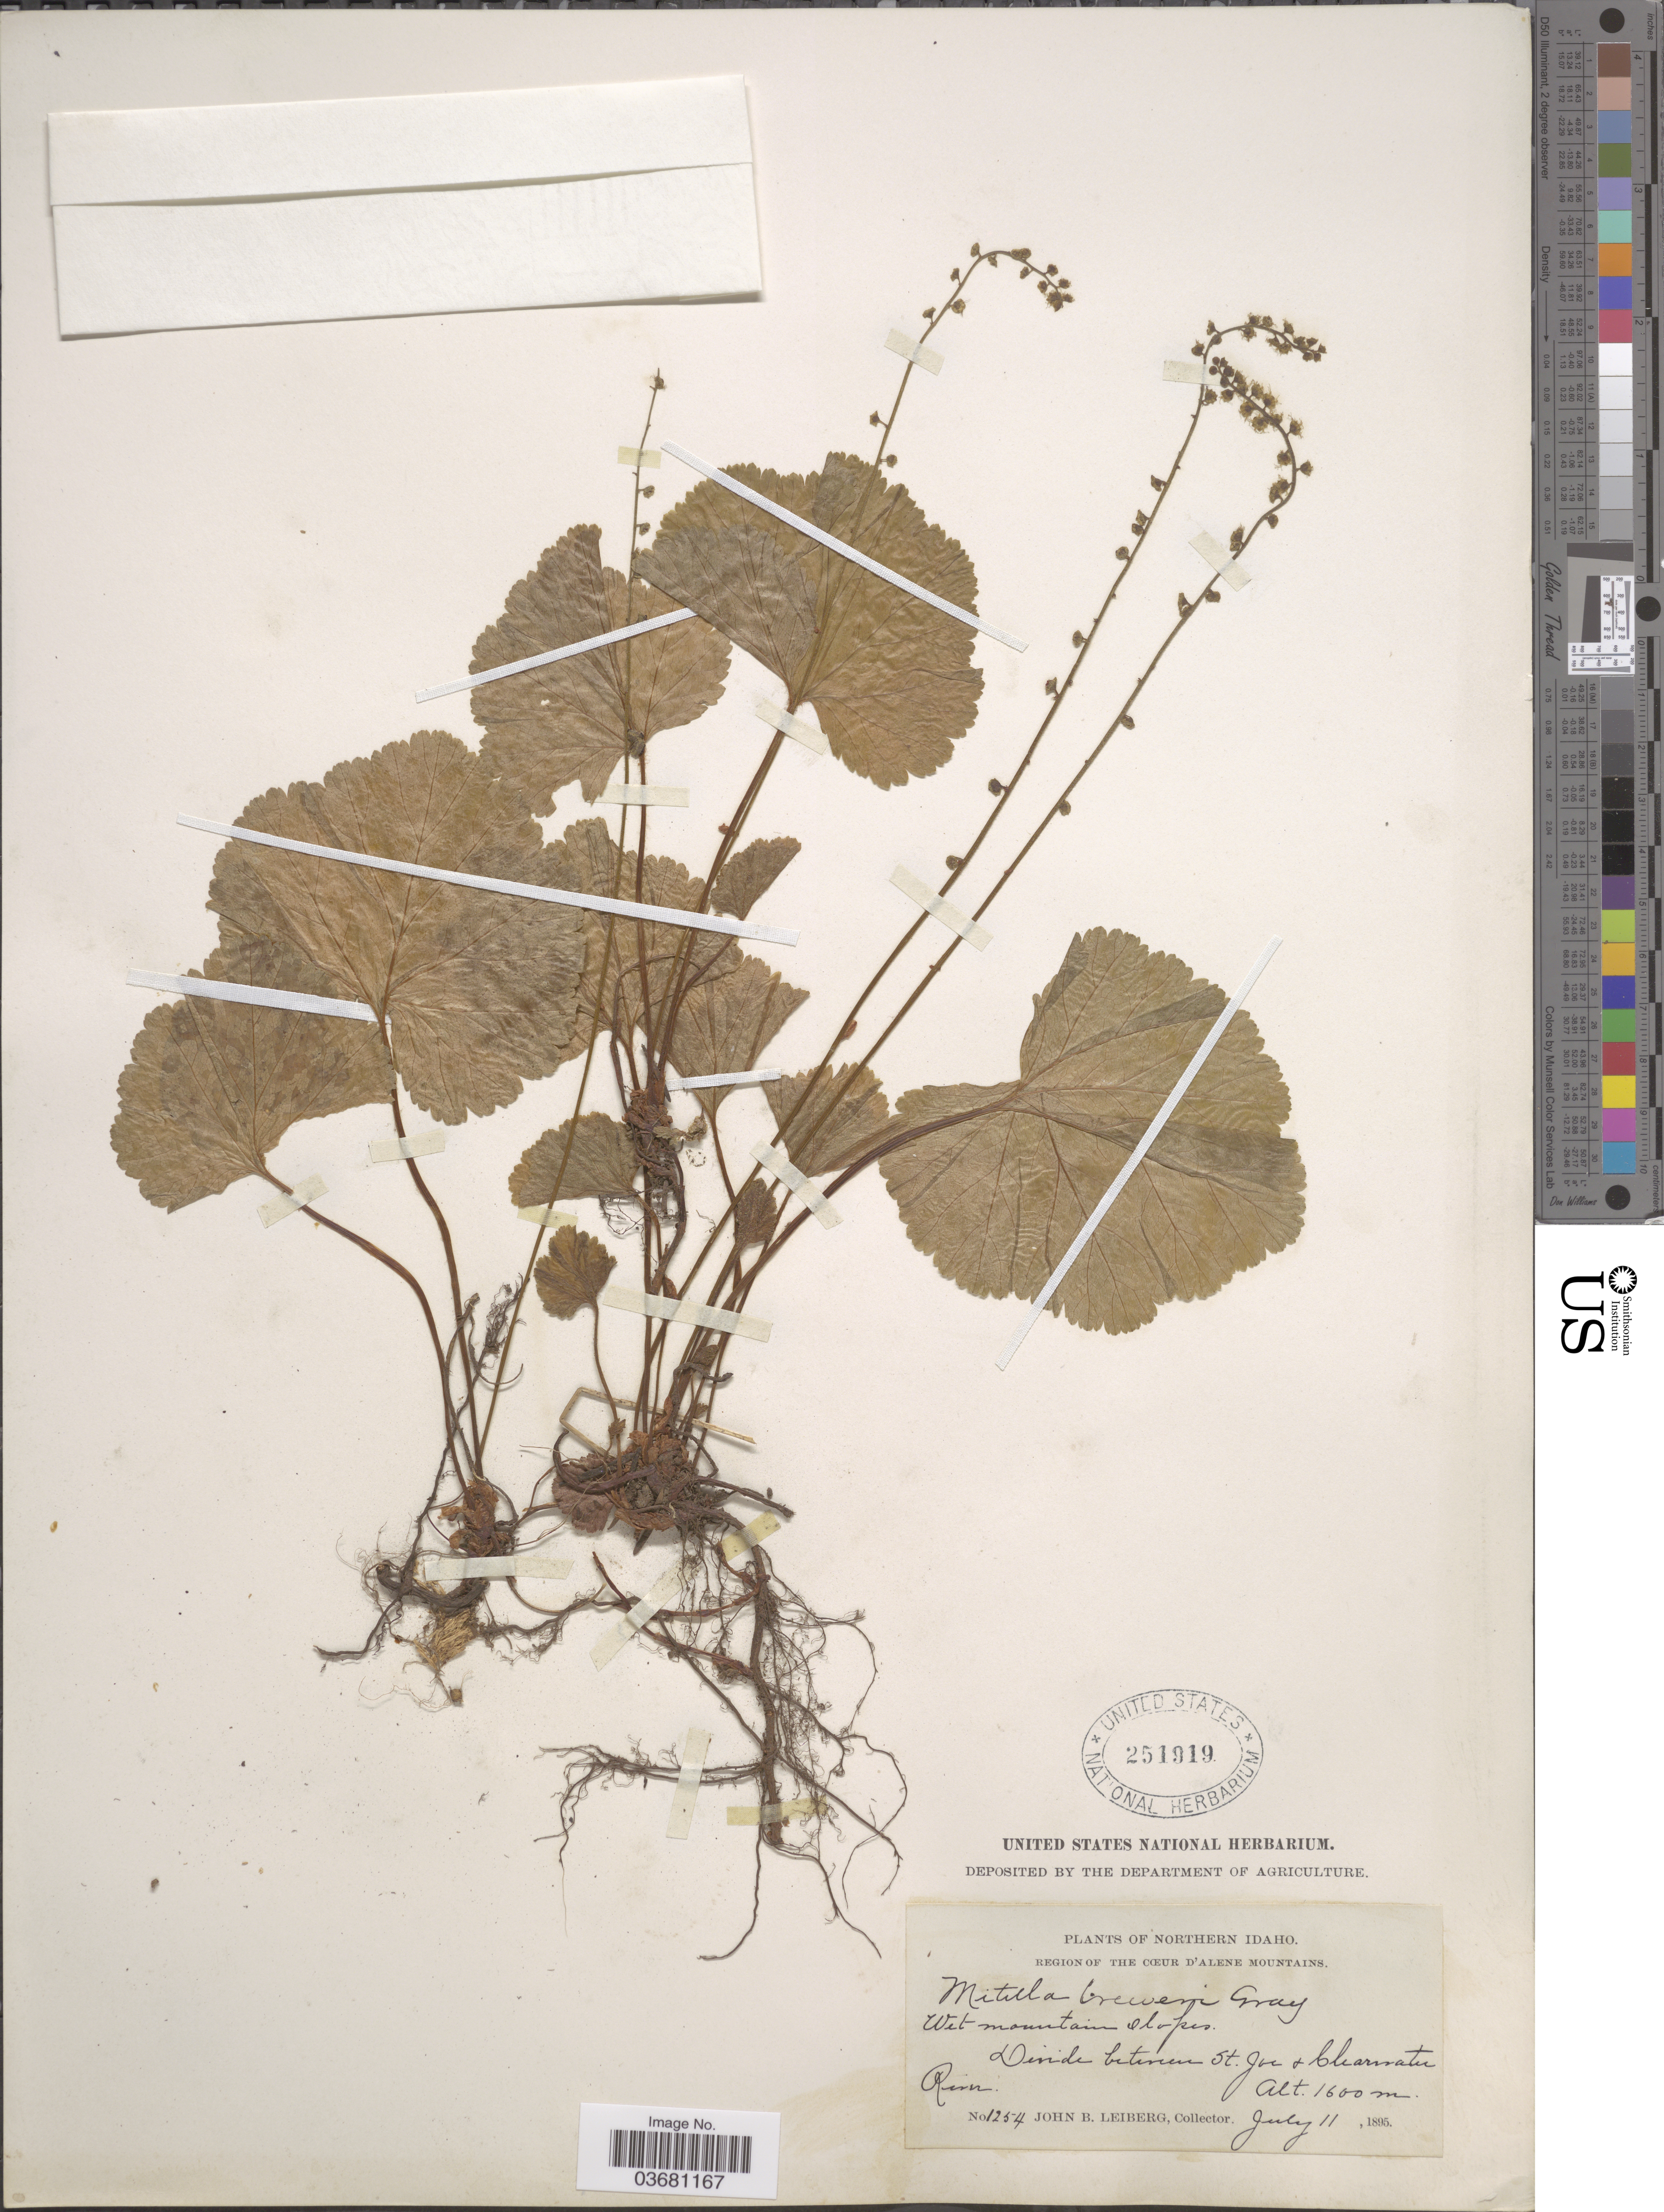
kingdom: Plantae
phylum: Tracheophyta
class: Magnoliopsida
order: Saxifragales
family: Saxifragaceae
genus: Mitella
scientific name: Mitella breweri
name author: A. Gray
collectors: J. B. Leiberg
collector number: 1254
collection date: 1895-07-11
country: United States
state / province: Idaho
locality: Northern Idaho. Region of the Cæur D'Alene Mountains. Wet mountain slopes. Divide between St. Joe & Clearwater River.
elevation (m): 1600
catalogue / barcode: US 251919